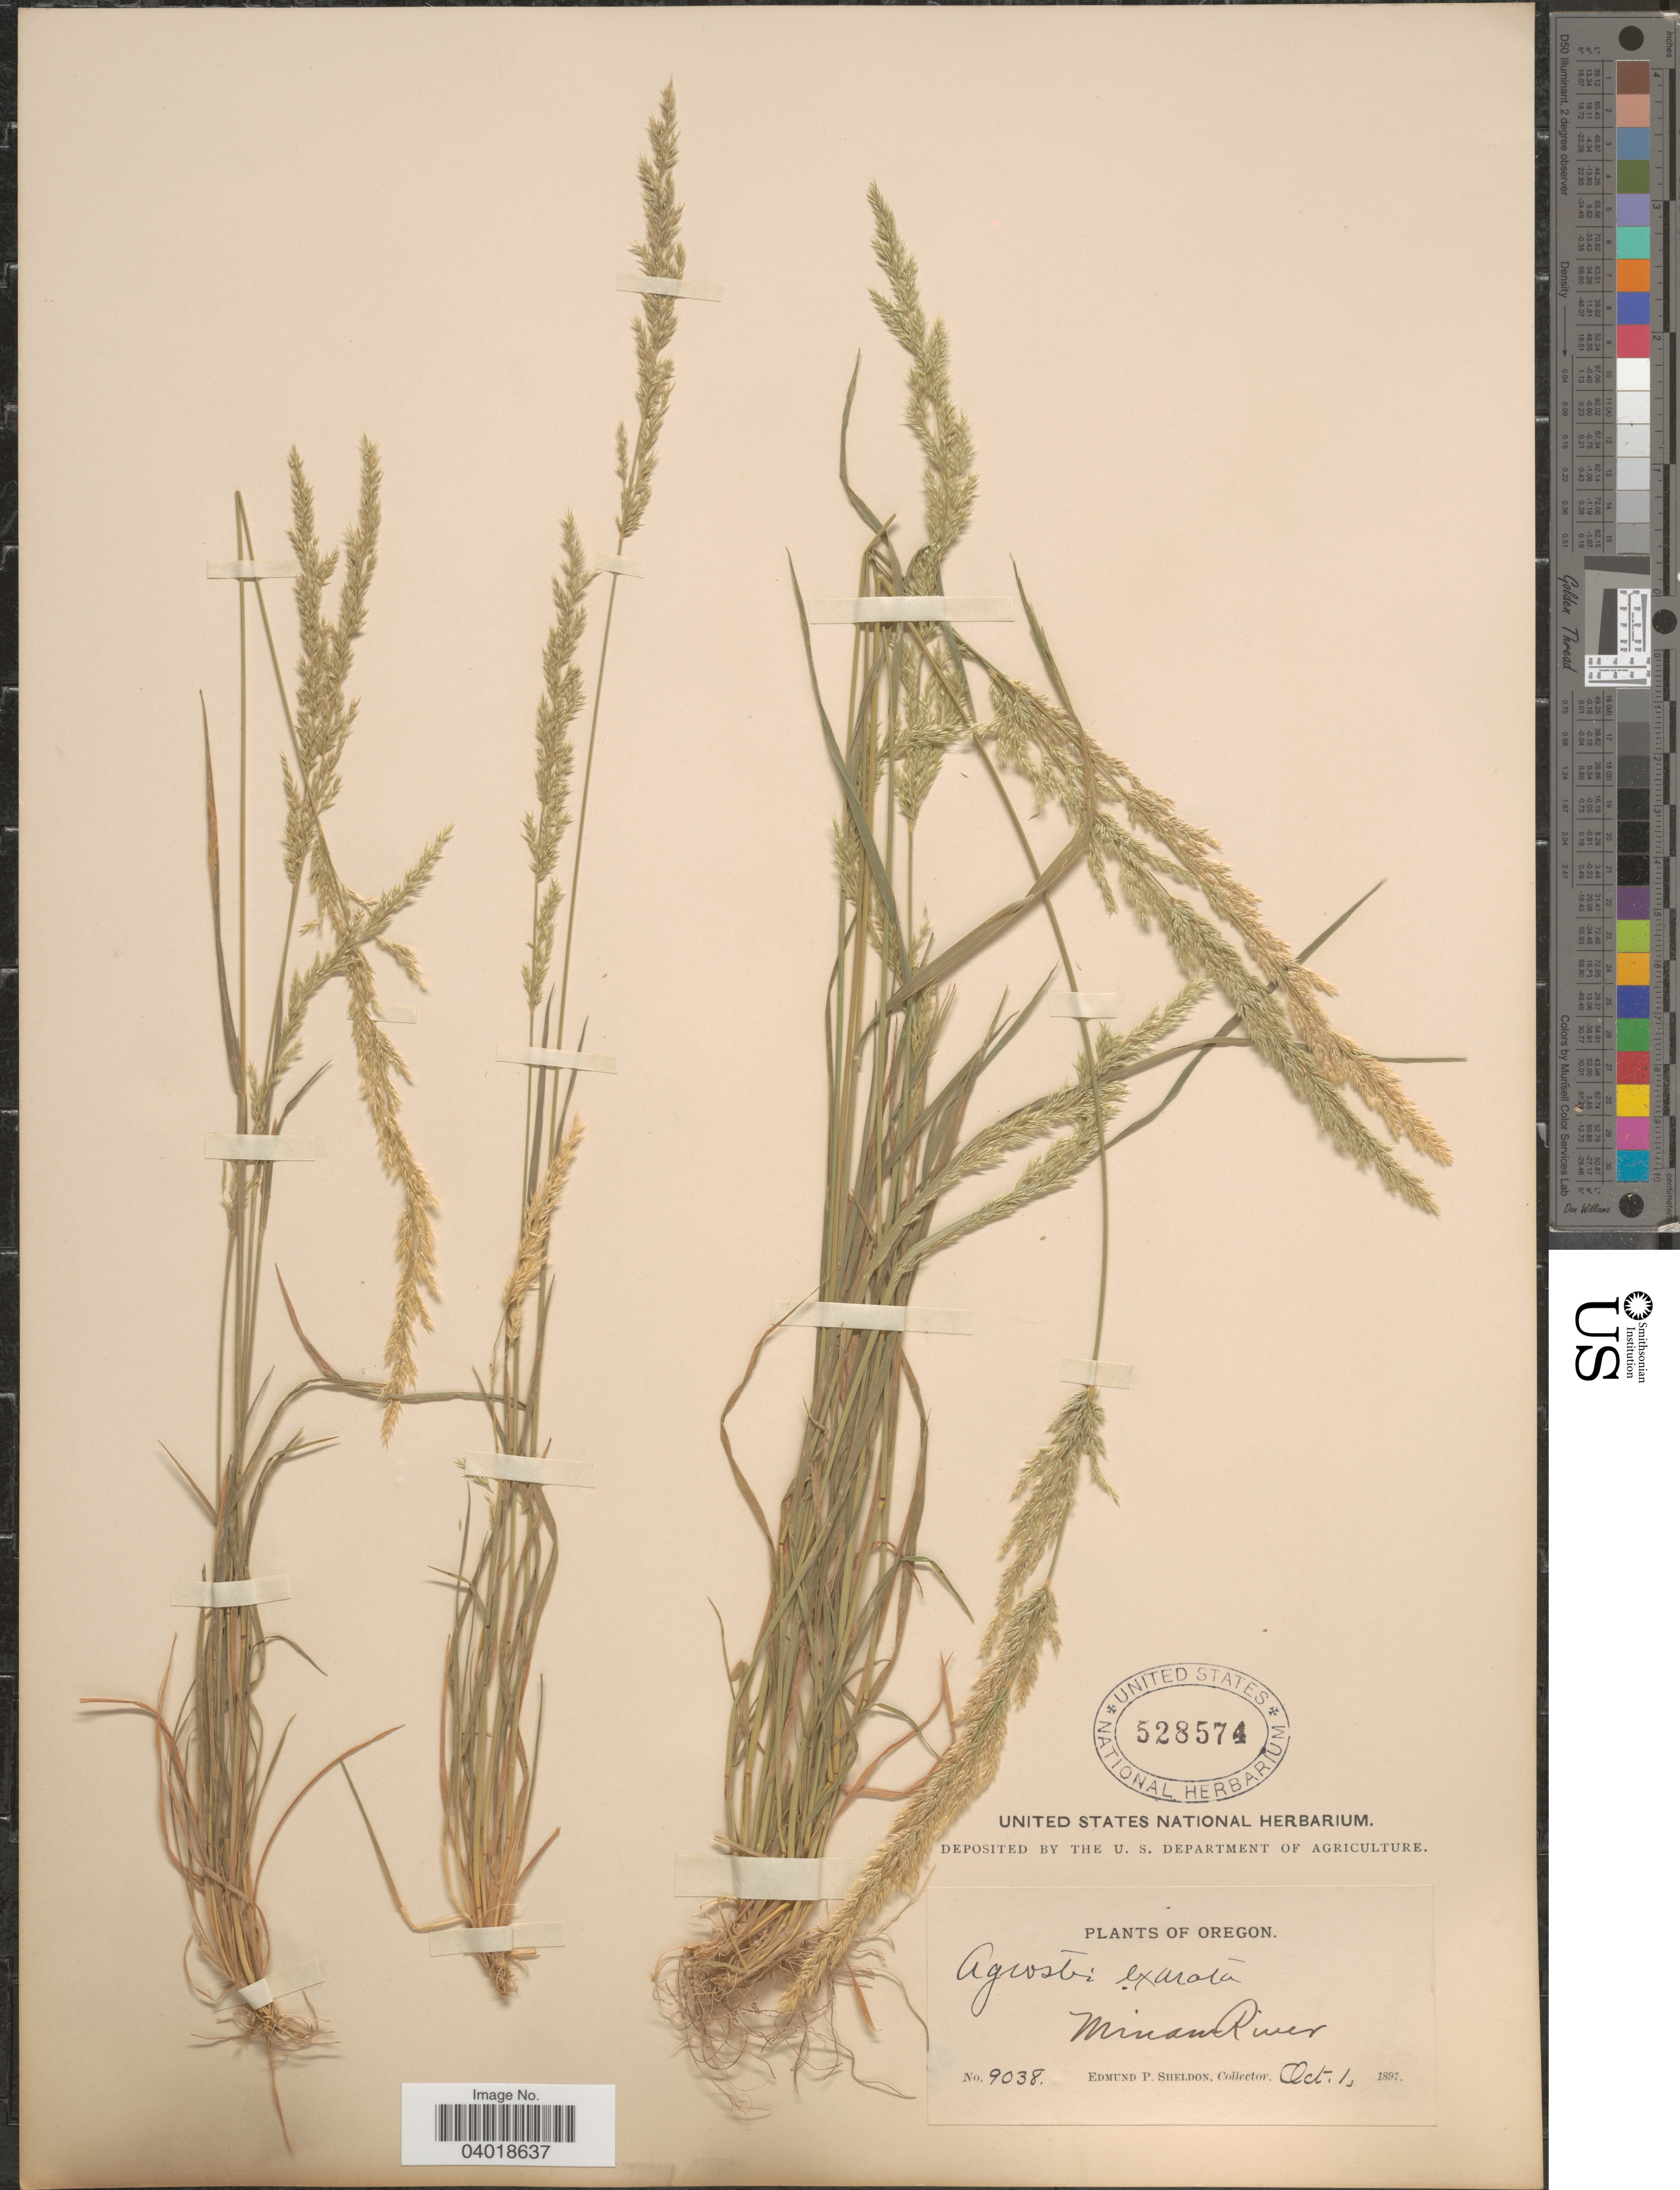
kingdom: Plantae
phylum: Tracheophyta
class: Liliopsida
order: Poales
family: Poaceae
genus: Agrostis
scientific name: Agrostis exarata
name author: Trin.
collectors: E. P. Sheldon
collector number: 9038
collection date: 1897-10-01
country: United States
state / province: Oregon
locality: Minam River.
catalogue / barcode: US 528574